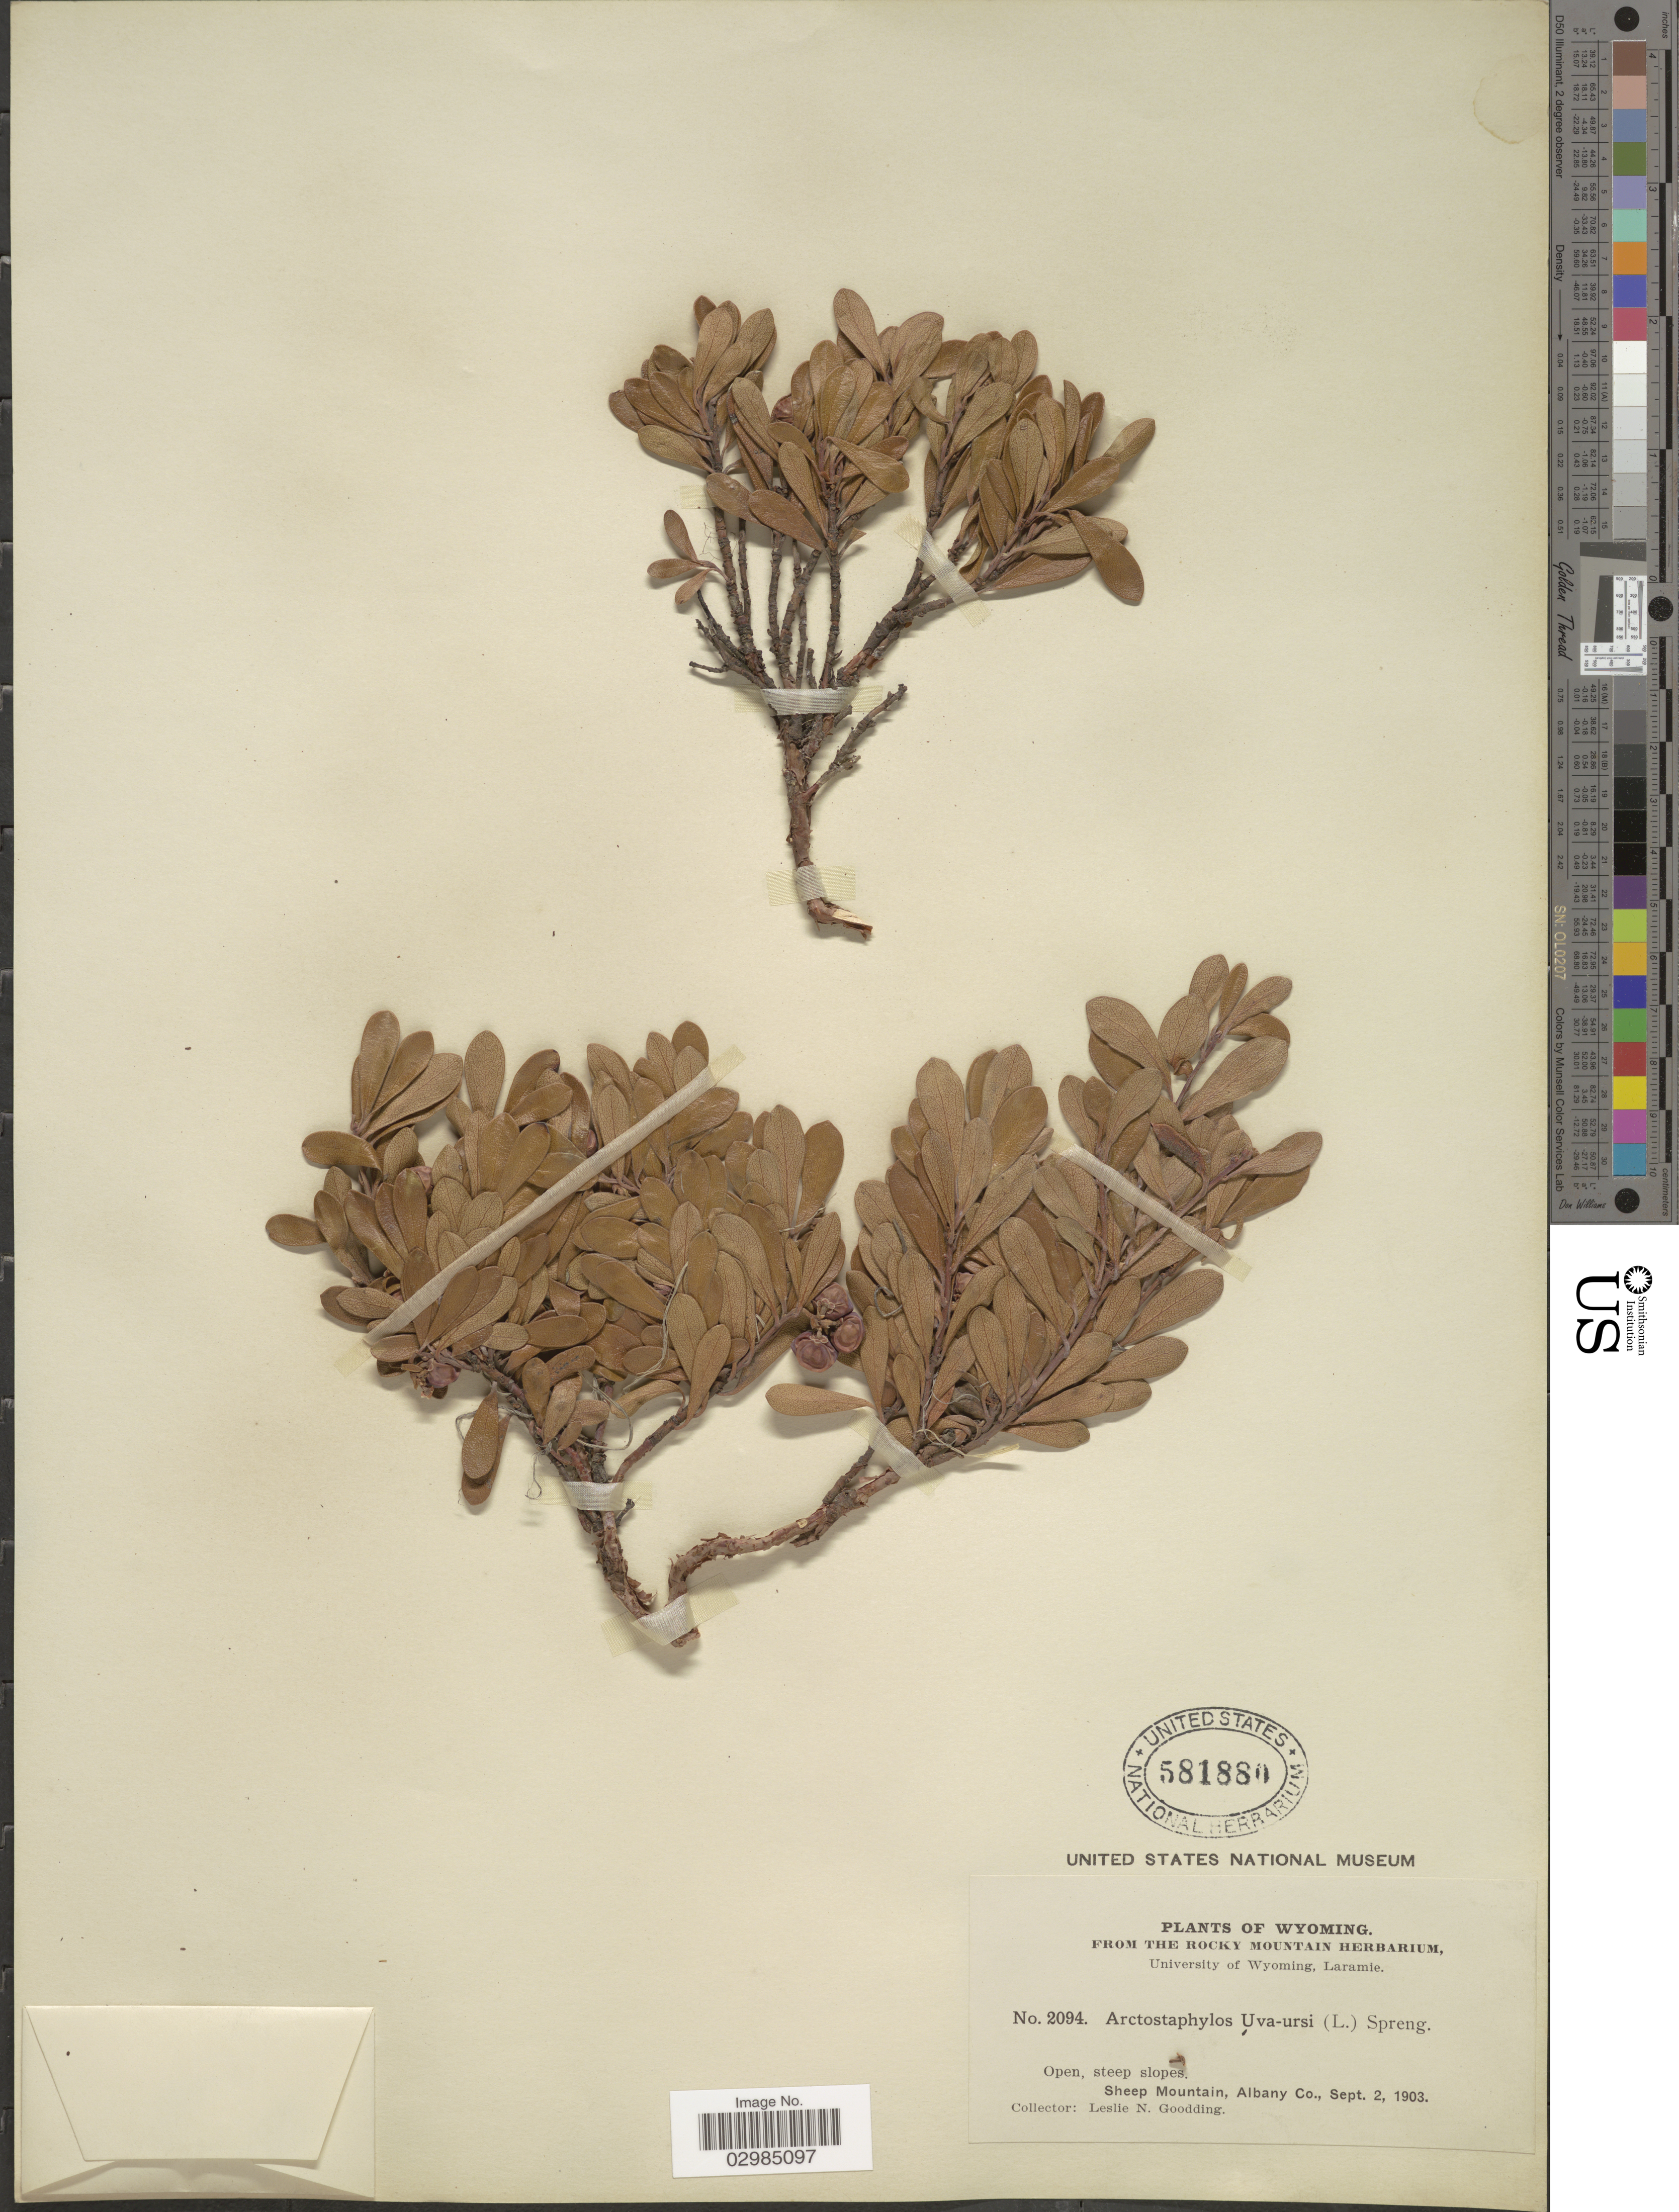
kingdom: Plantae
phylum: Tracheophyta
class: Magnoliopsida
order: Ericales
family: Ericaceae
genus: Arctostaphylos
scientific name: Arctostaphylos uva-ursi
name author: (L.) Spreng.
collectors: L. N. Goodding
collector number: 2094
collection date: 1903-09-02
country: United States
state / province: Wyoming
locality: Sheep Mountain, Albany Co.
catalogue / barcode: US 581880